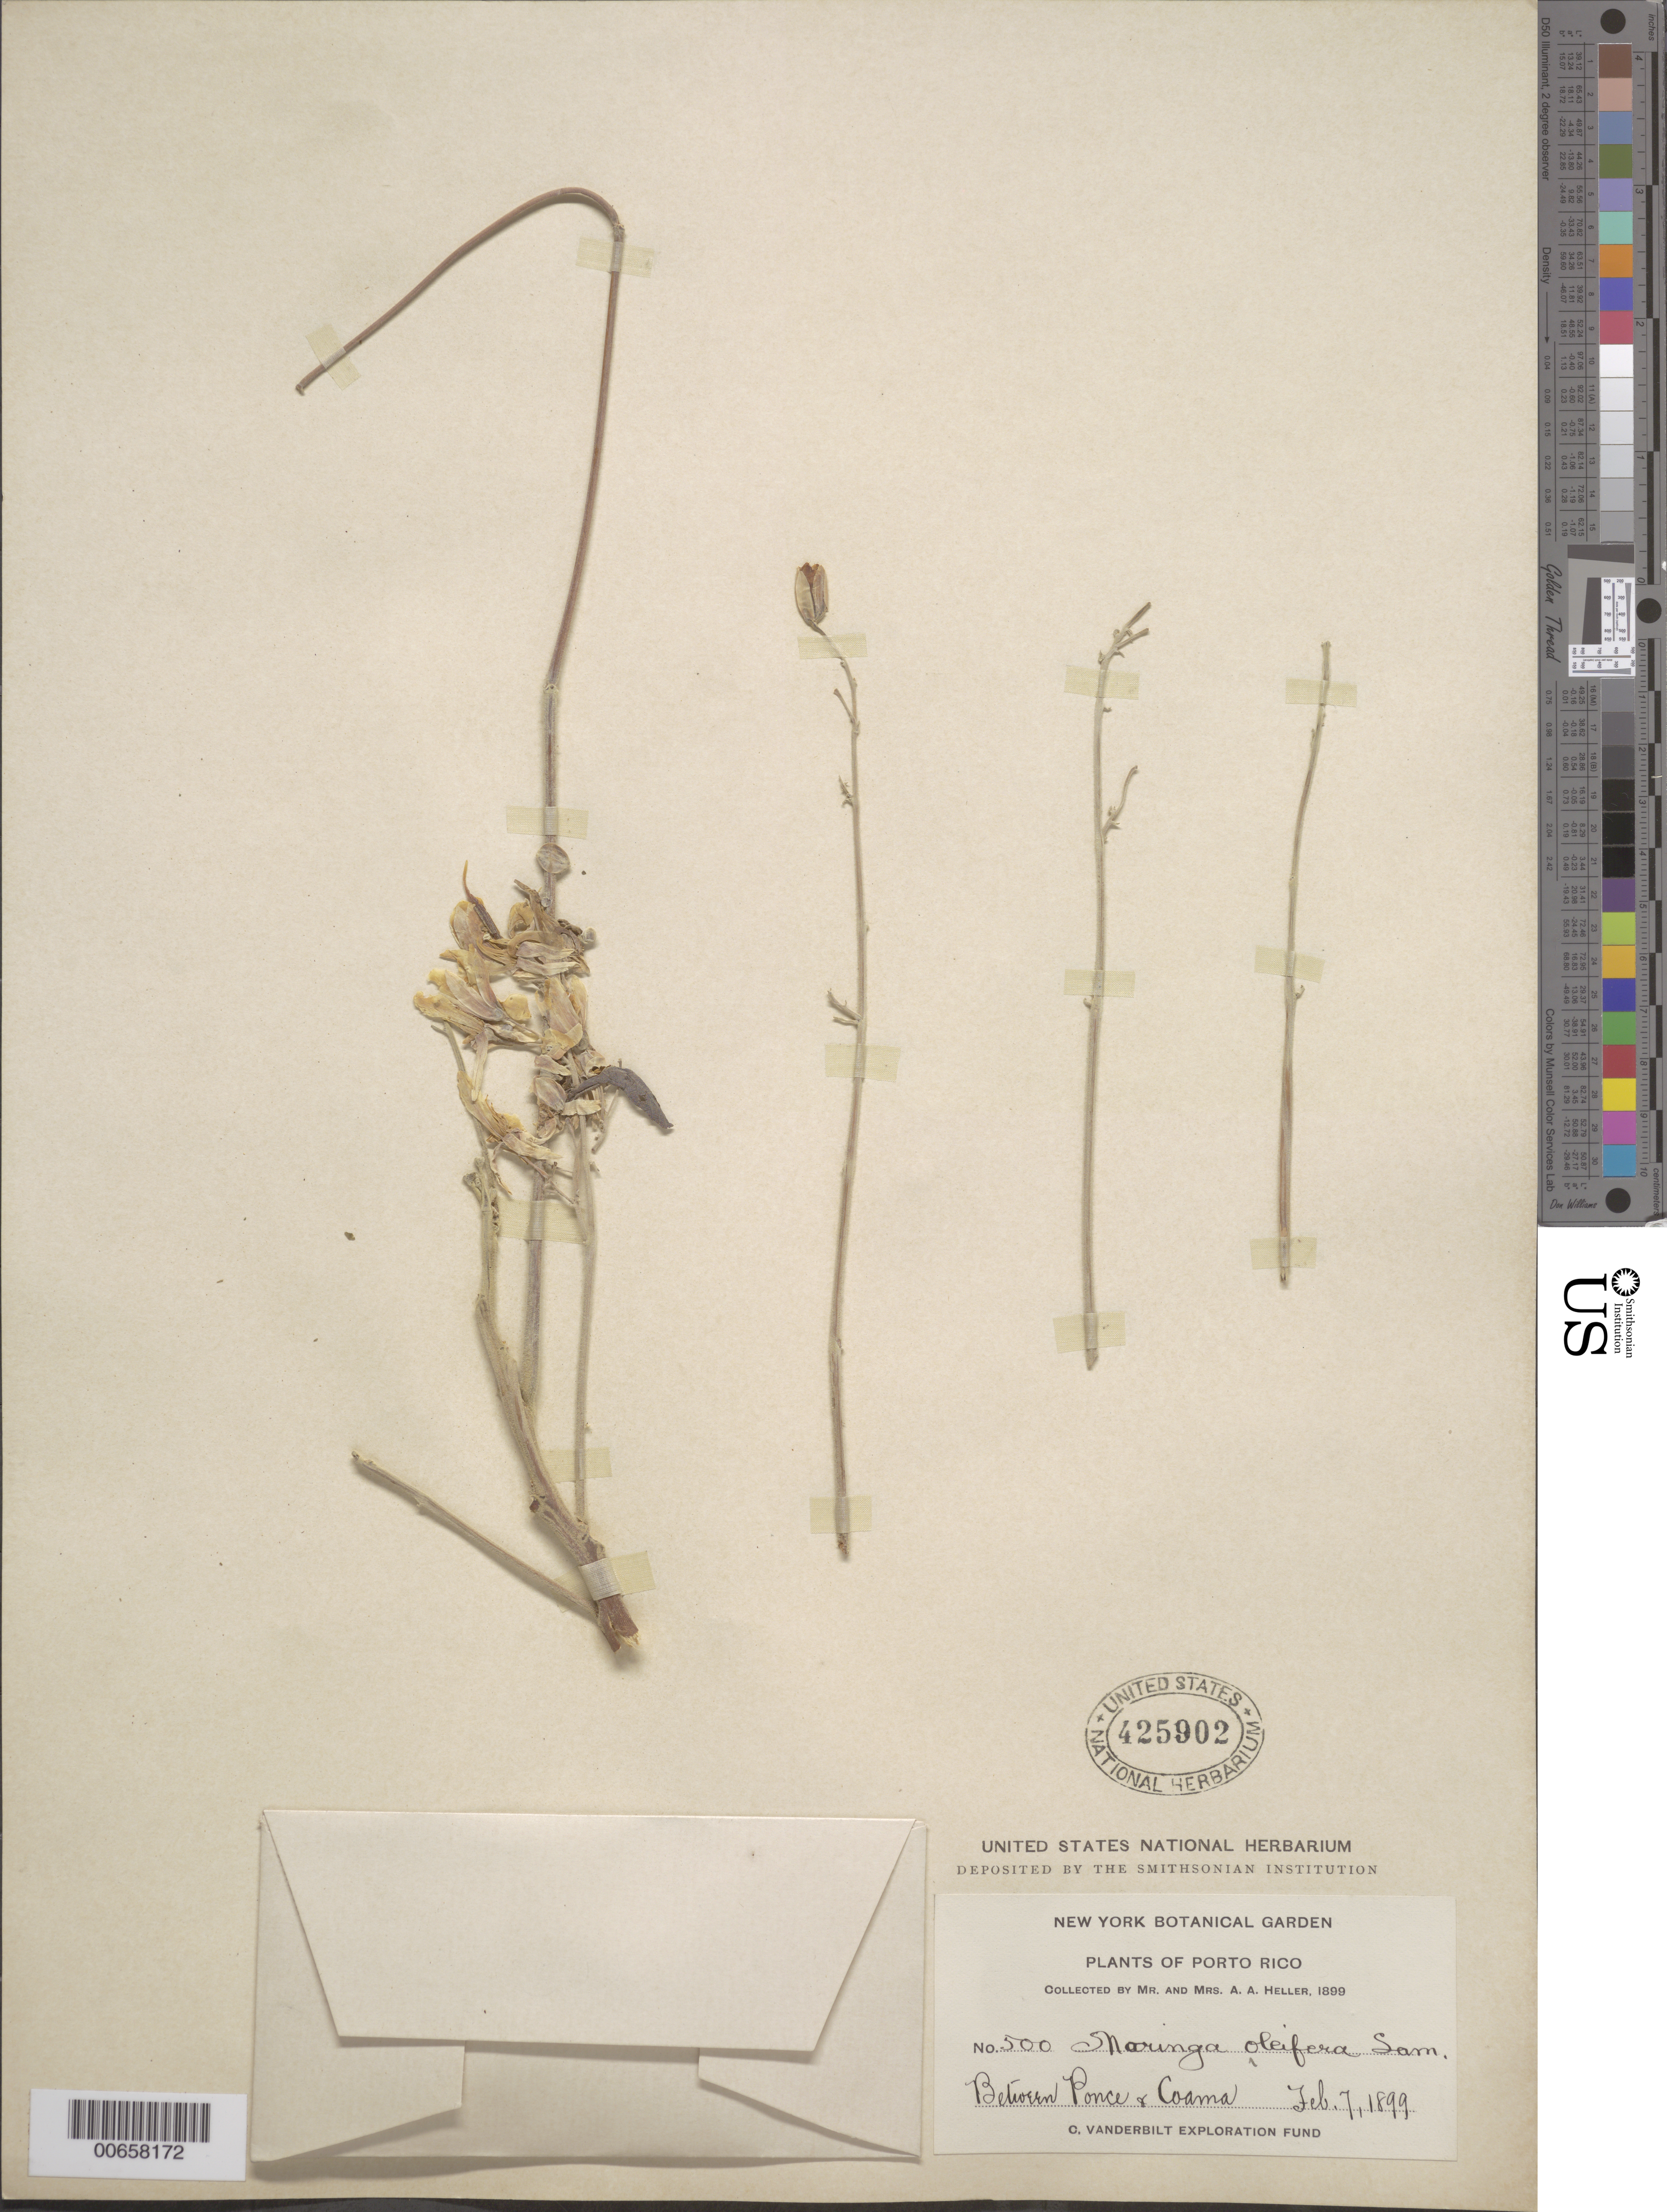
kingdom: Plantae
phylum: Tracheophyta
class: Magnoliopsida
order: Brassicales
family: Moringaceae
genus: Moringa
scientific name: Moringa oleifera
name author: Lam.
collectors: A. A. Heller & -- Heller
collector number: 500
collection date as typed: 07 Feb 1899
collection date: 1899-02-07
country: Puerto Rico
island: Greater Antilles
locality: Ponce & Coamo, btw.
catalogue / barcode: US 425902